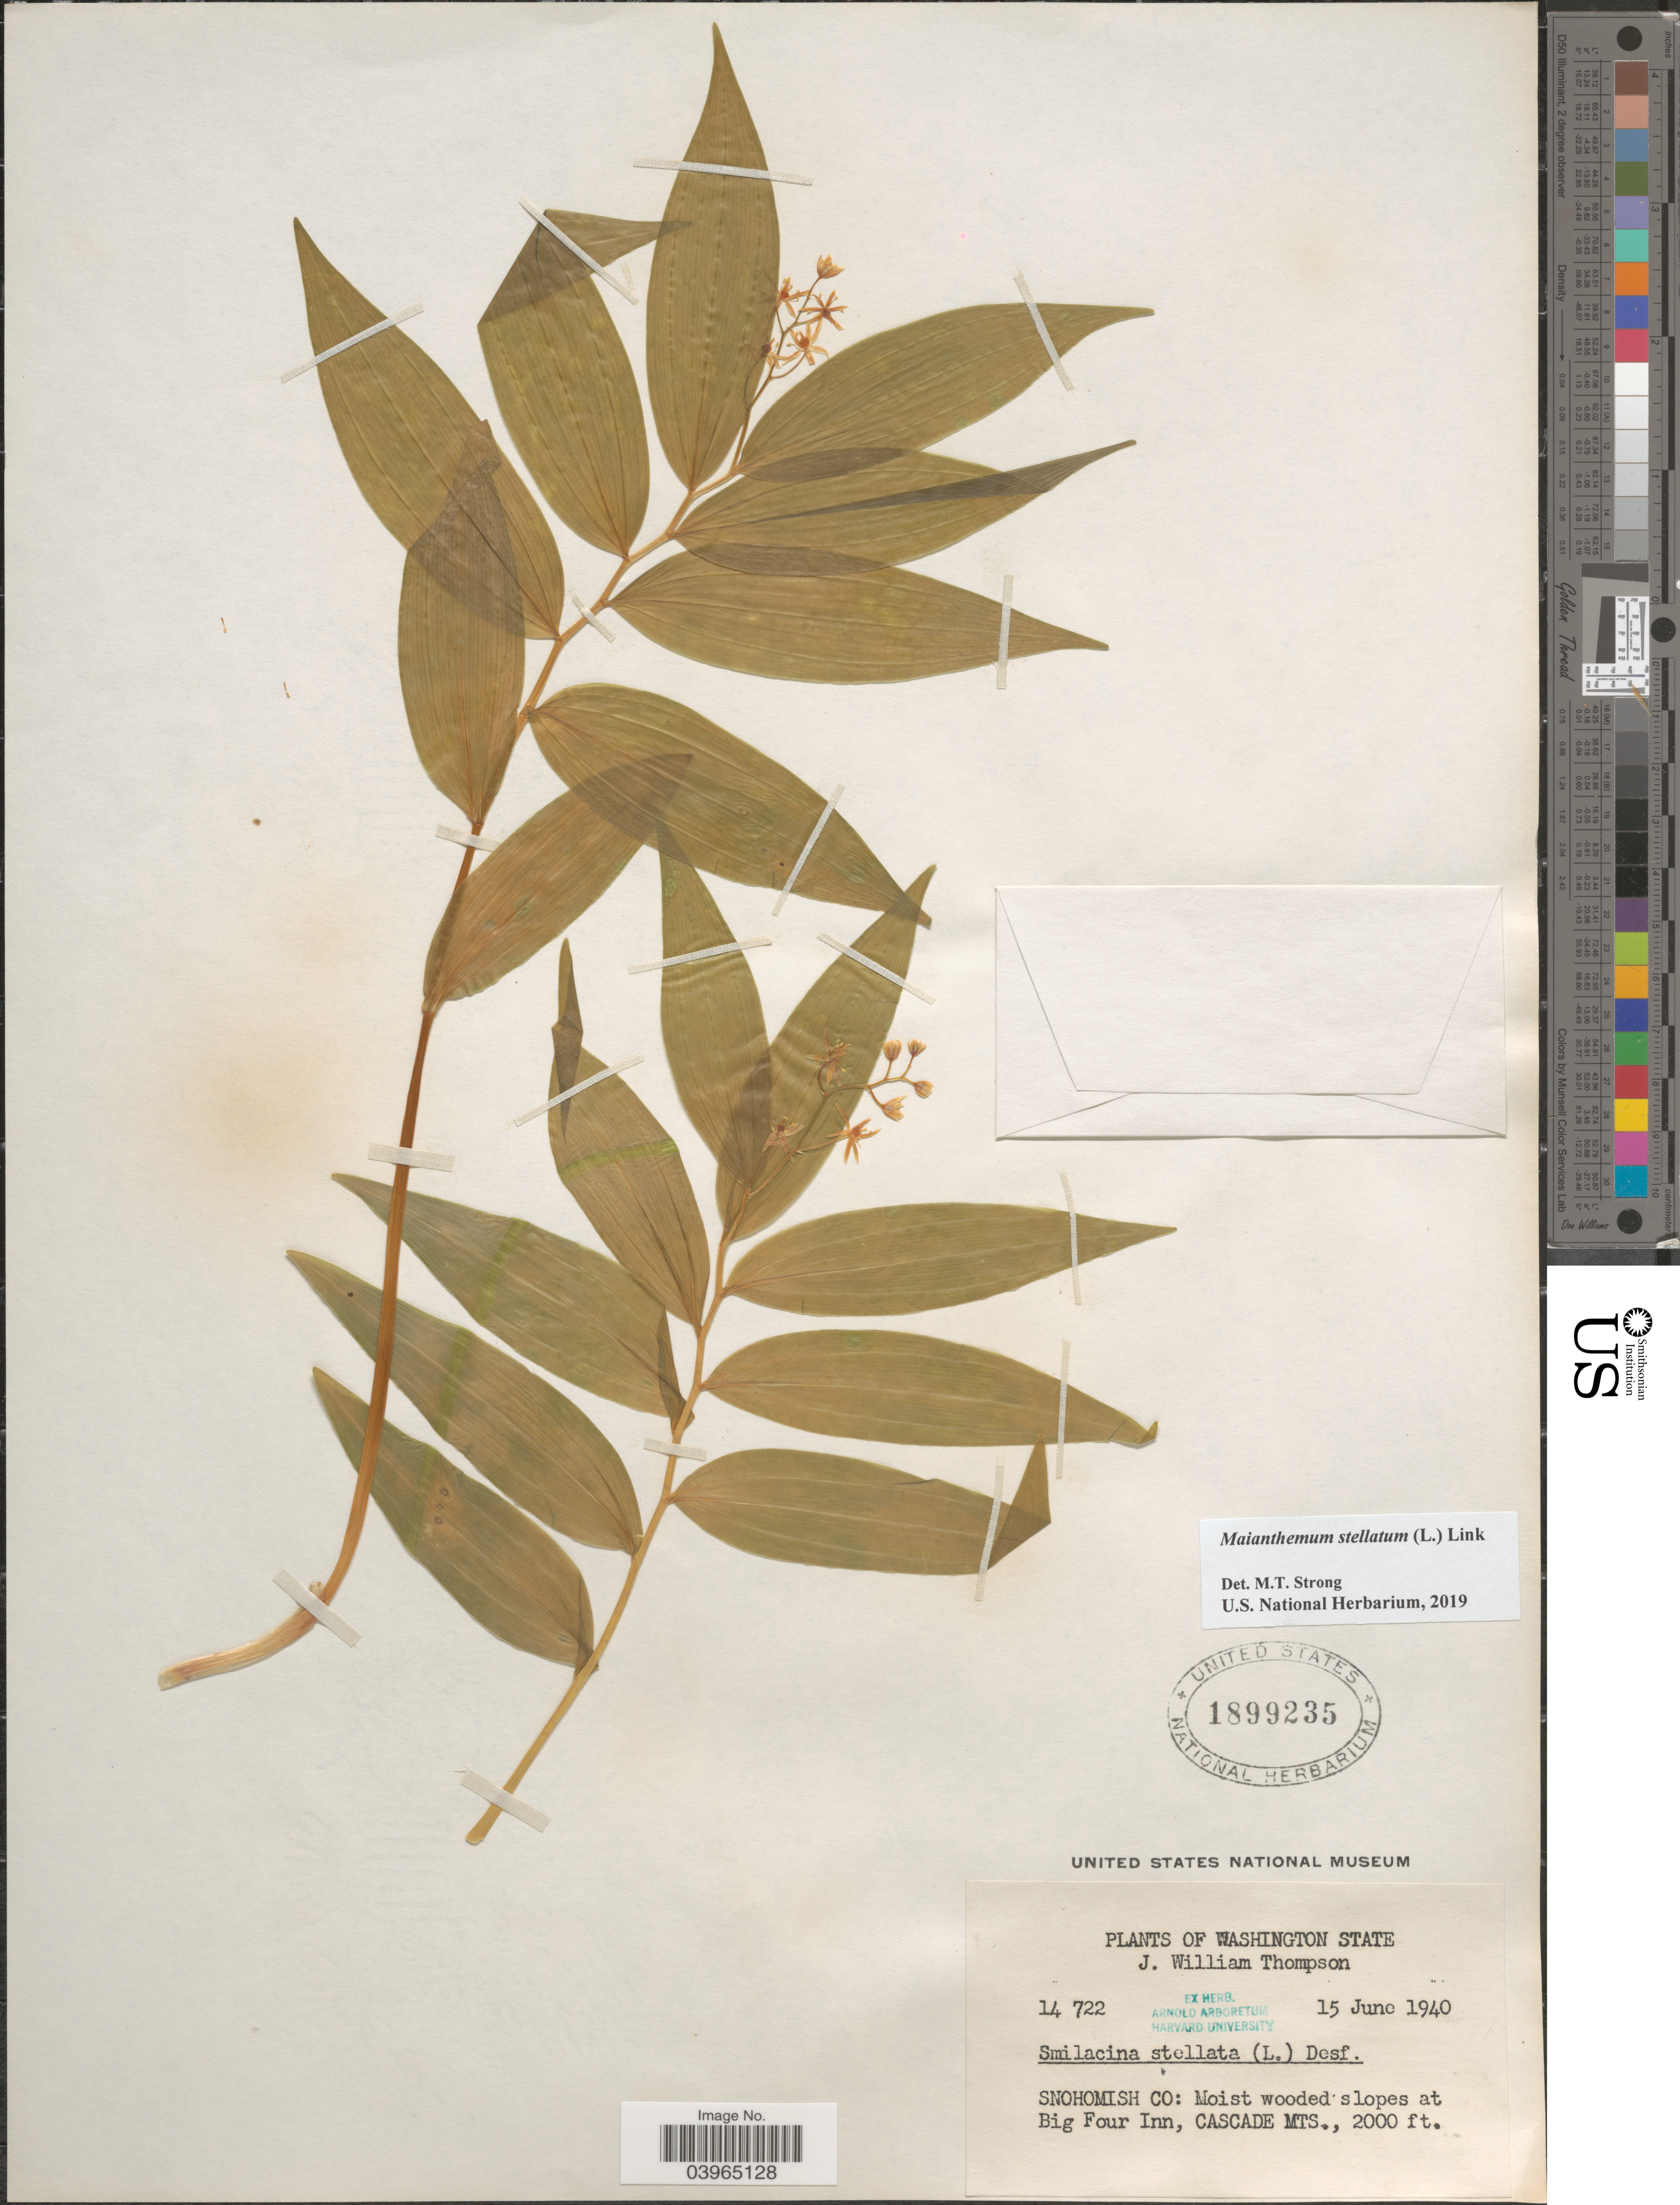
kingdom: Plantae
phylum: Tracheophyta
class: Liliopsida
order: Asparagales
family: Asparagaceae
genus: Maianthemum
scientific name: Maianthemum stellatum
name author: (L.) Link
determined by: Strong, Mark T., (BOT), Smithsonian Institution - National Museum of Natural History (UNITED STATES)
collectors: J. W. Thompson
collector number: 14722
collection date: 1940-06-15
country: United States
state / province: Washington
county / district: Snohomish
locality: Snohomish Co: Moist wooded slopes at Big Four Inn, Cascade Mts.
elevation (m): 610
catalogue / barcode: US 1899235